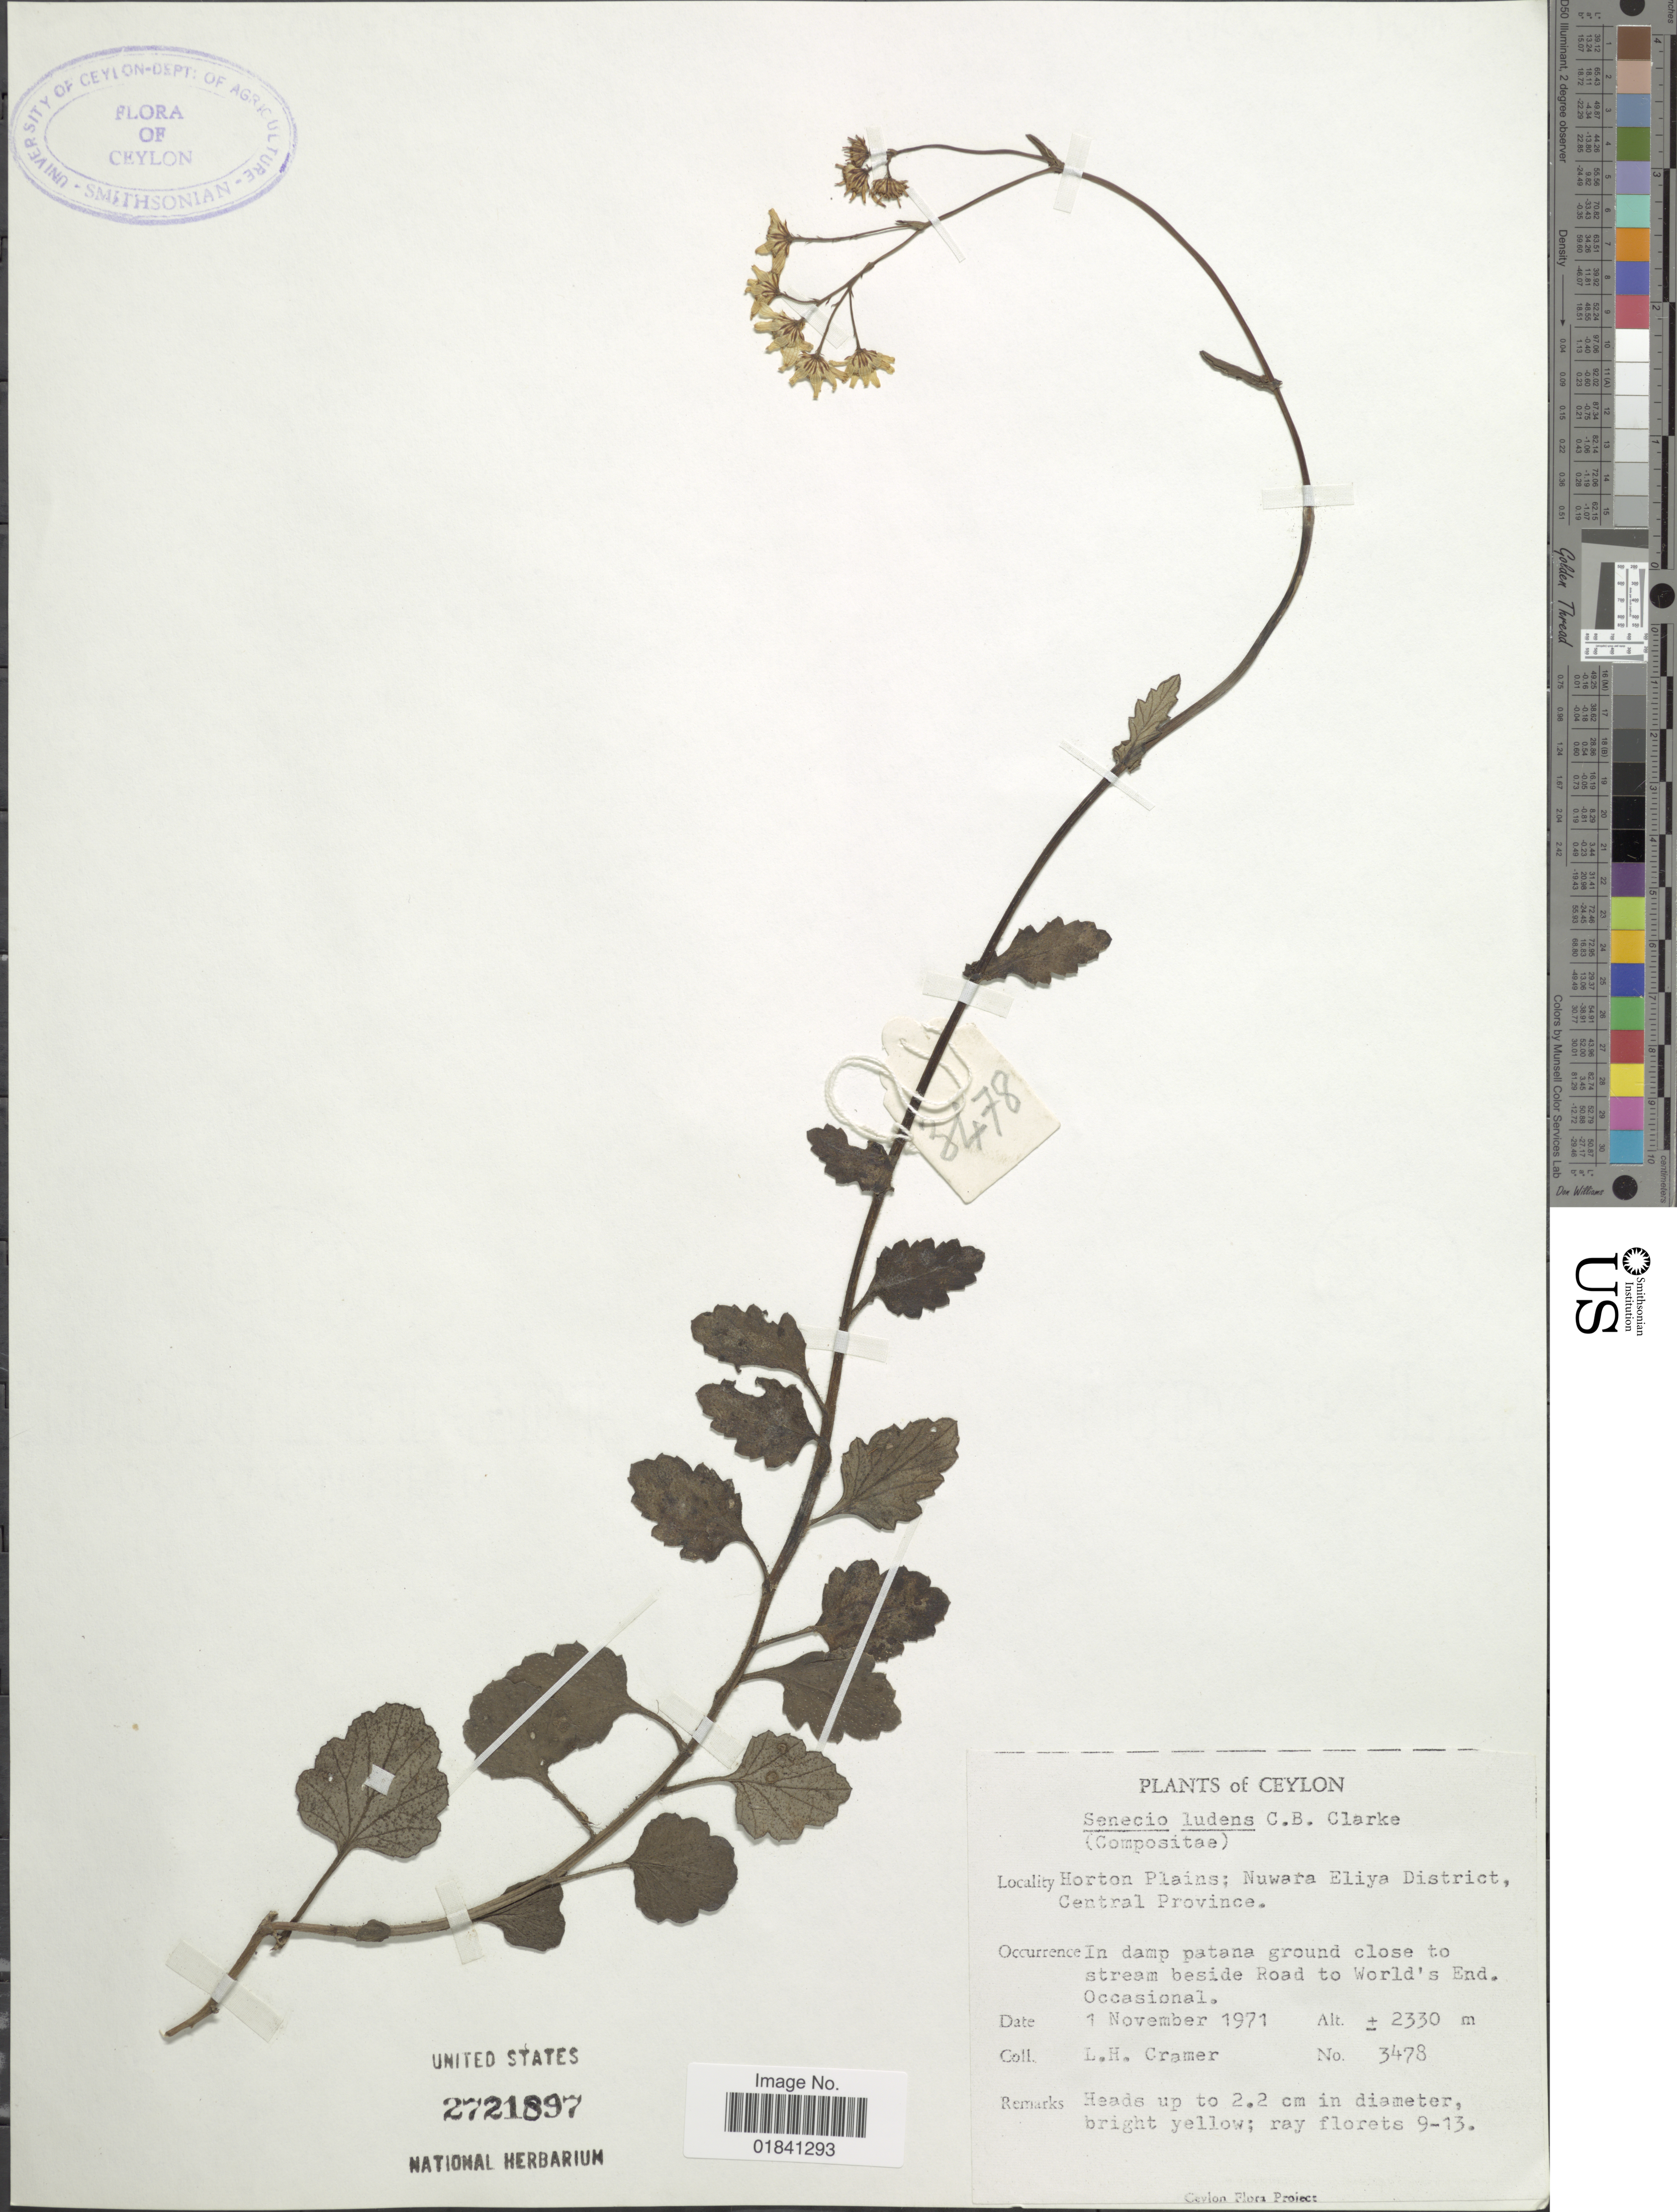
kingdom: Plantae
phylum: Tracheophyta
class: Magnoliopsida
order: Asterales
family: Asteraceae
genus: Senecio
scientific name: Senecio ludens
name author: Clarke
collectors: L. H. Cramer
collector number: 3478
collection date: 1971-11-01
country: Sri Lanka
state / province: Central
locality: Ceylon, Horton Plains, Nuwara Eliya District, Central Province, beside Road to World's End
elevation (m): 2330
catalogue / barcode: US 2721897